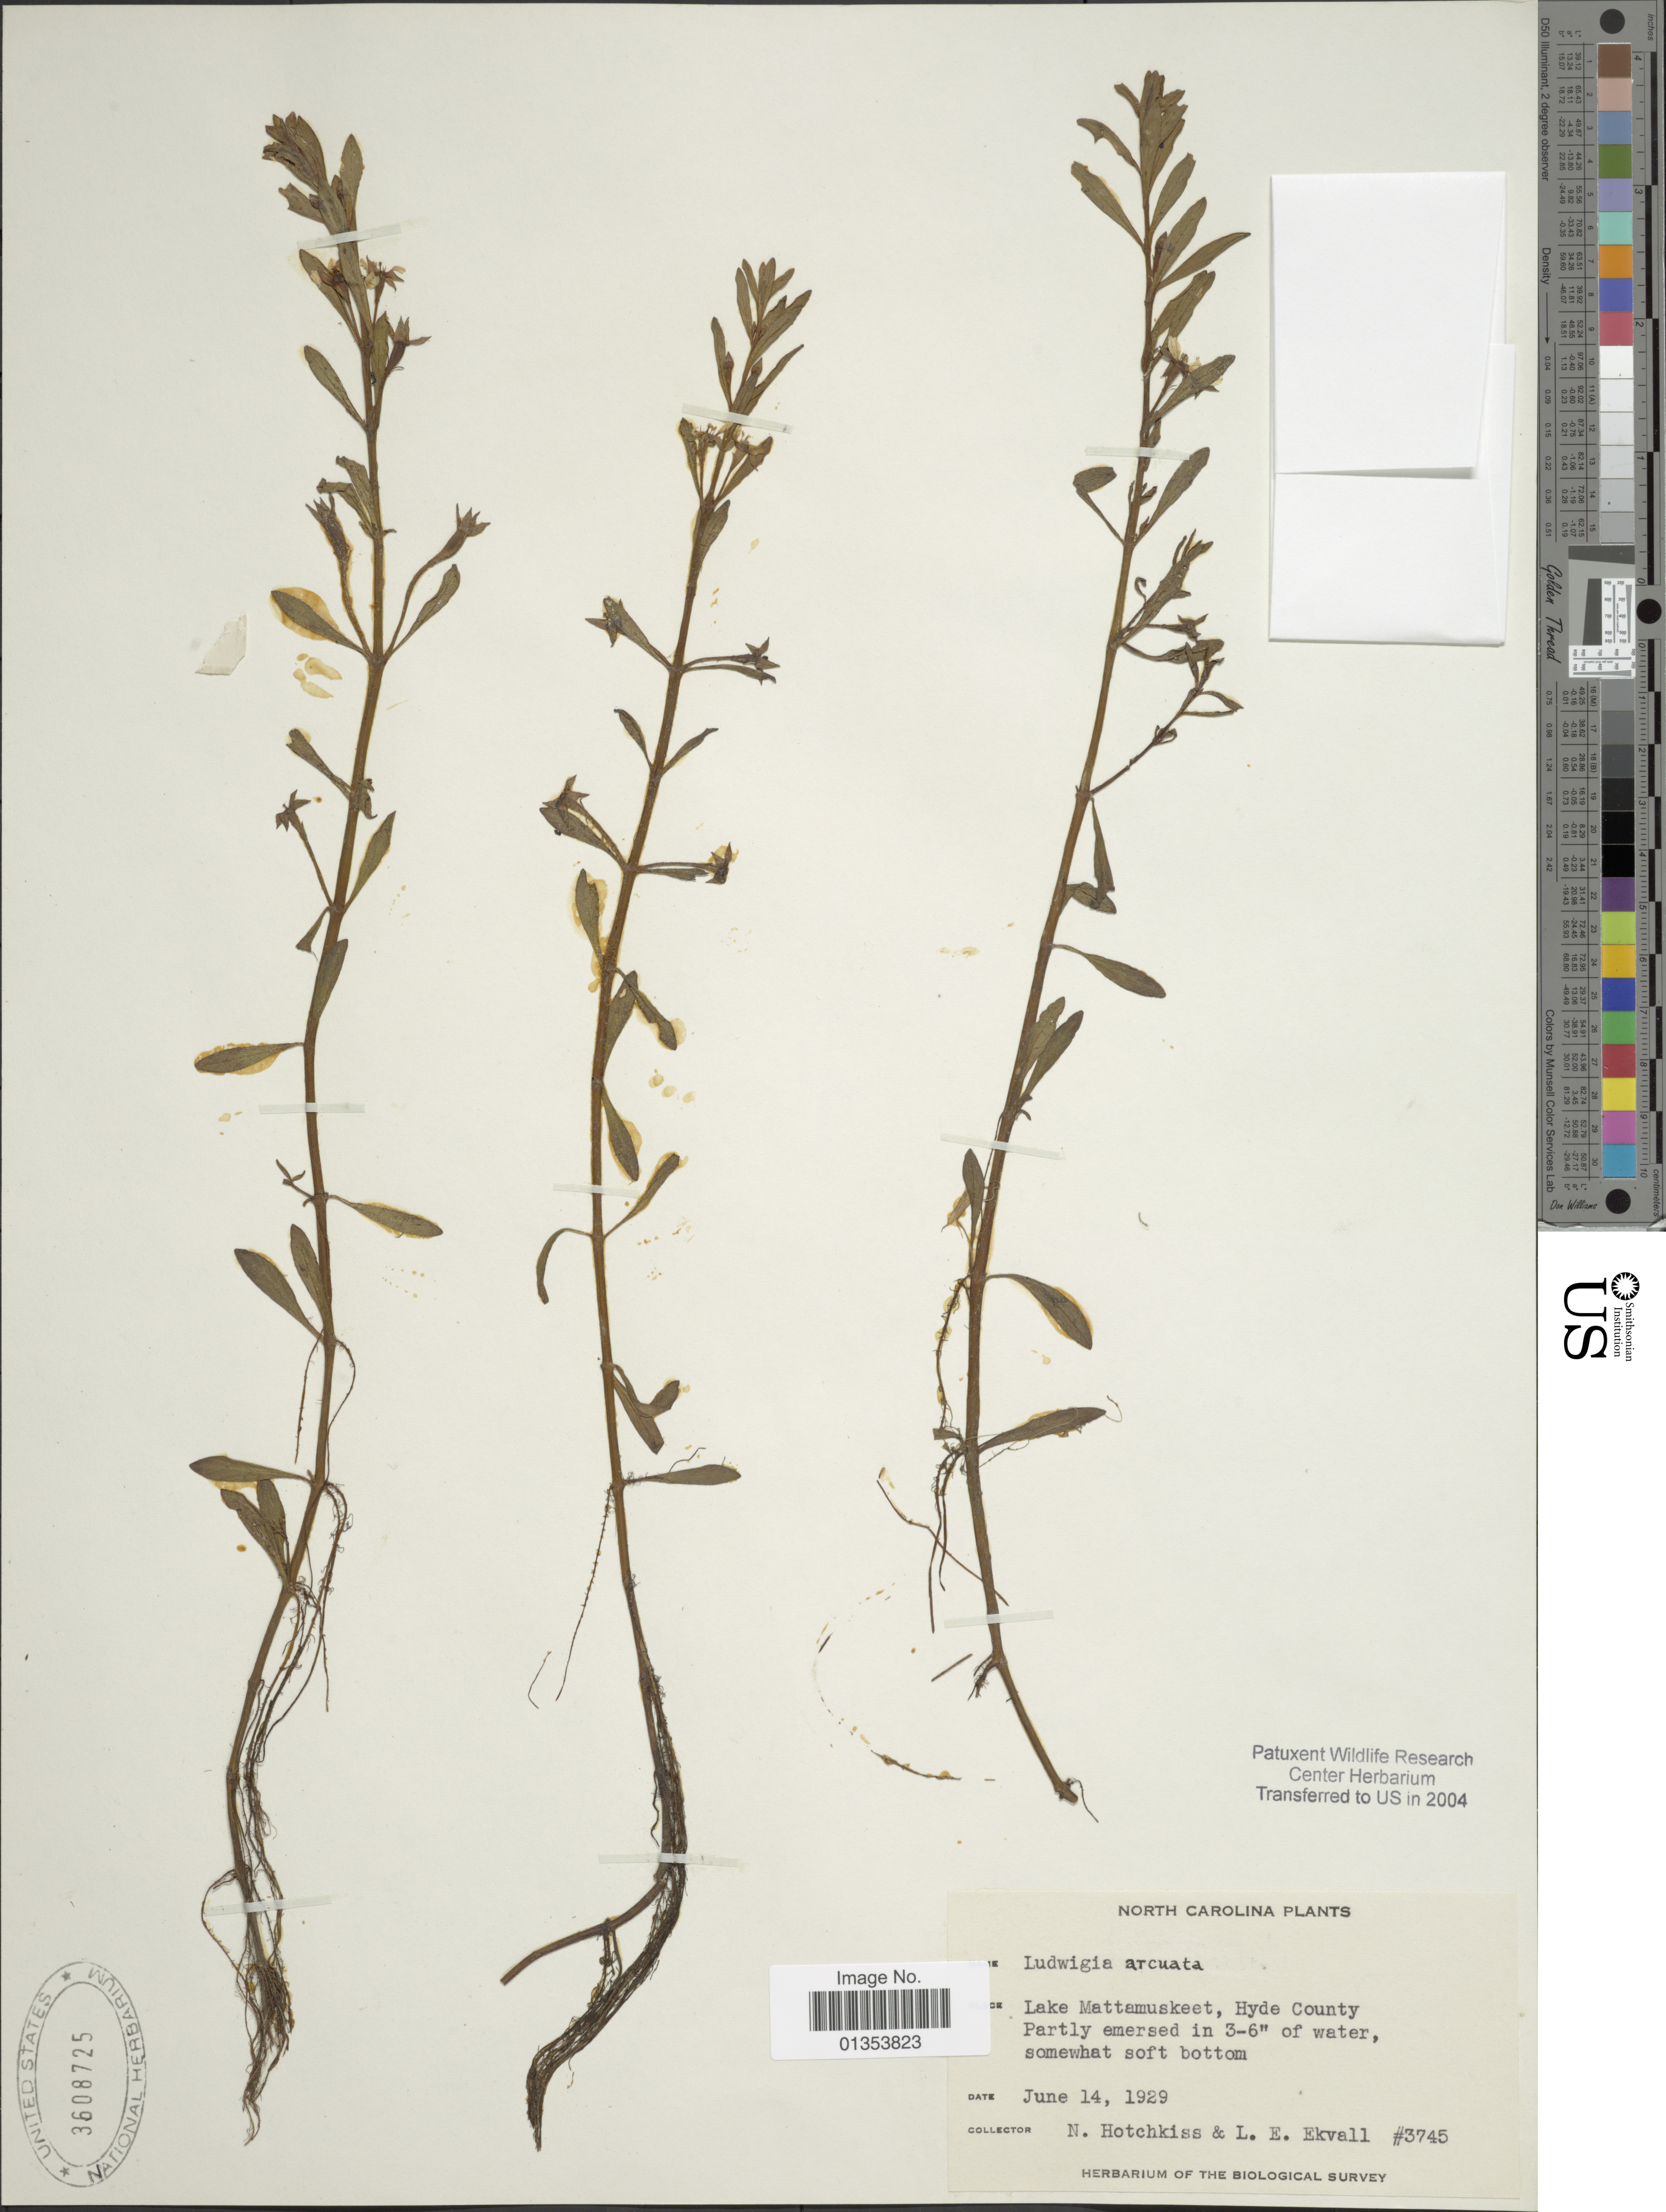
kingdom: Plantae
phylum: Tracheophyta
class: Magnoliopsida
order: Myrtales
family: Onagraceae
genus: Ludwigia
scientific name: Ludwigia arcuata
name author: Walter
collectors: N. Hotchkiss & L. Ekvall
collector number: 3745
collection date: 1929-06-14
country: United States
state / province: North Carolina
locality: Lake Mattamuskeet, Hyde County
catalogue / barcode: US 3608725